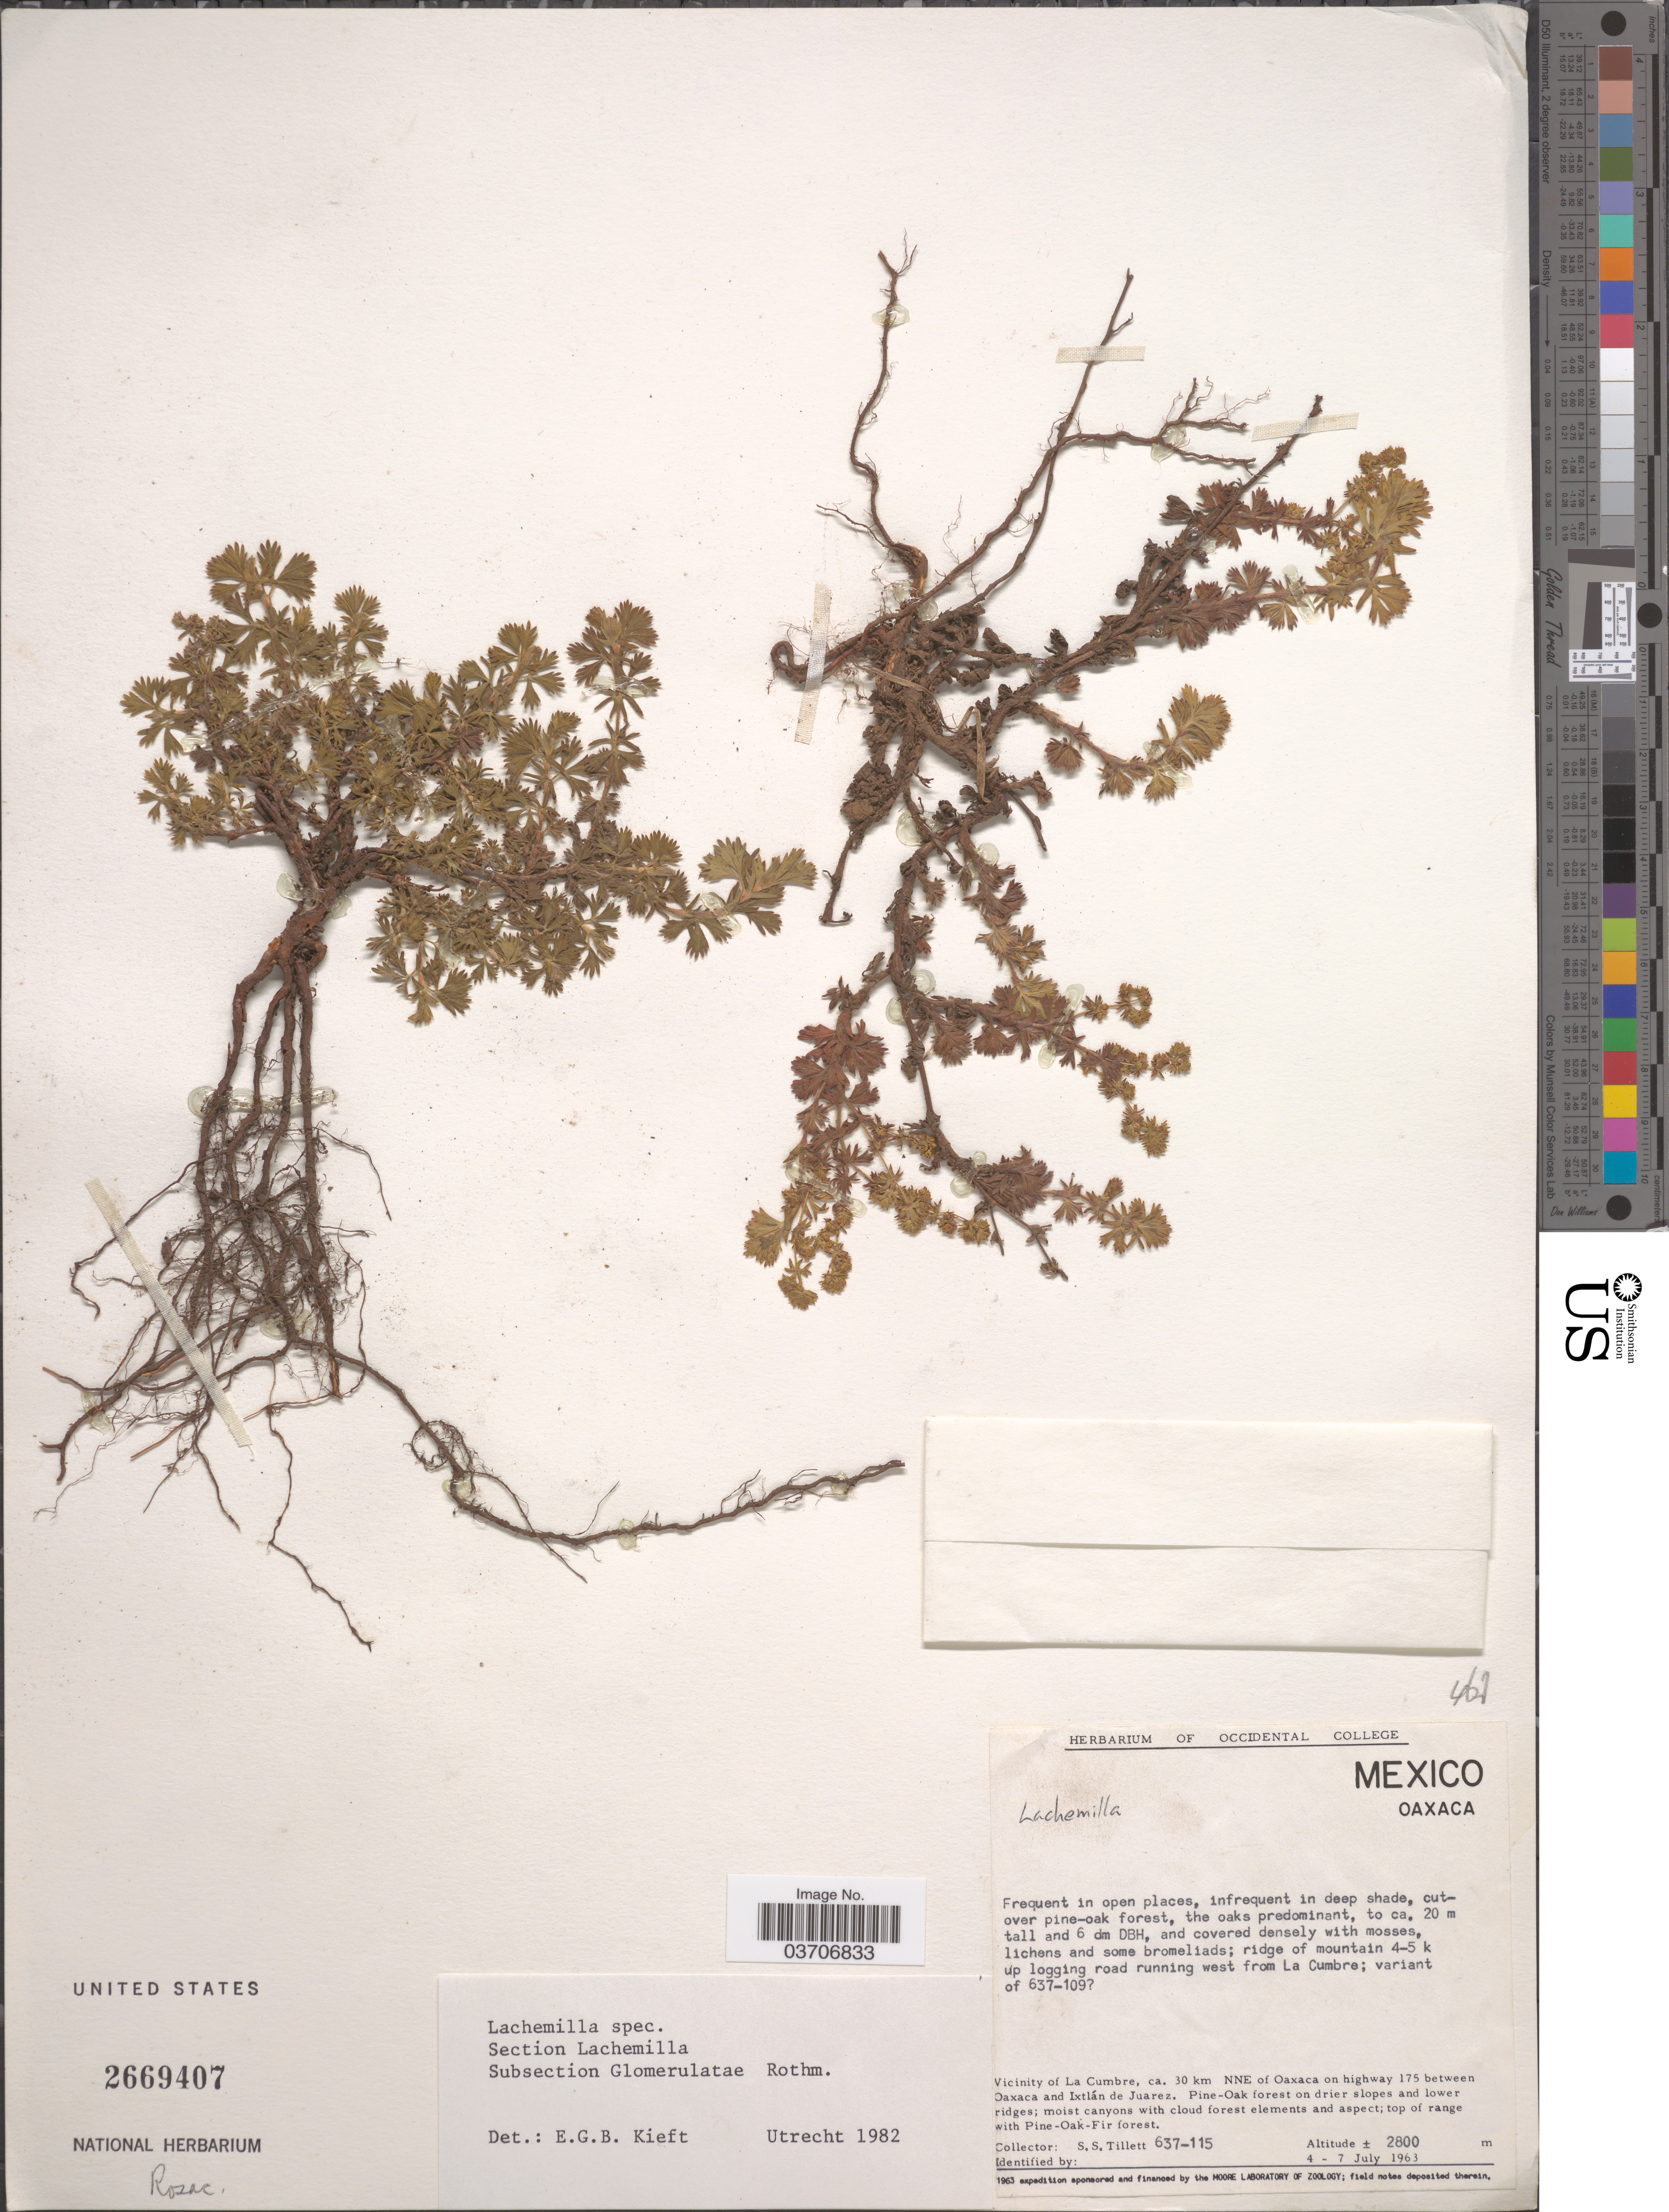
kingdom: Plantae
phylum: Tracheophyta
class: Magnoliopsida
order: Rosales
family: Rosaceae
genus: Lachemilla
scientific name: Lachemilla sp.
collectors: S. S. Tillett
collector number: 637-115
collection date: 1963-07-04/1963-07-07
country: Mexico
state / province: Oaxaca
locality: Ridge of mountain 4-5 k up logging road running west from La Cumbre. Vicinity of La Cumbre, ca. 30 km NNE of Oaxaca on highway 175 between Oaxaca and Ixtlán de Juarez. Pine-Oak-Fir forest.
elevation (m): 2800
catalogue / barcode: US 2669407